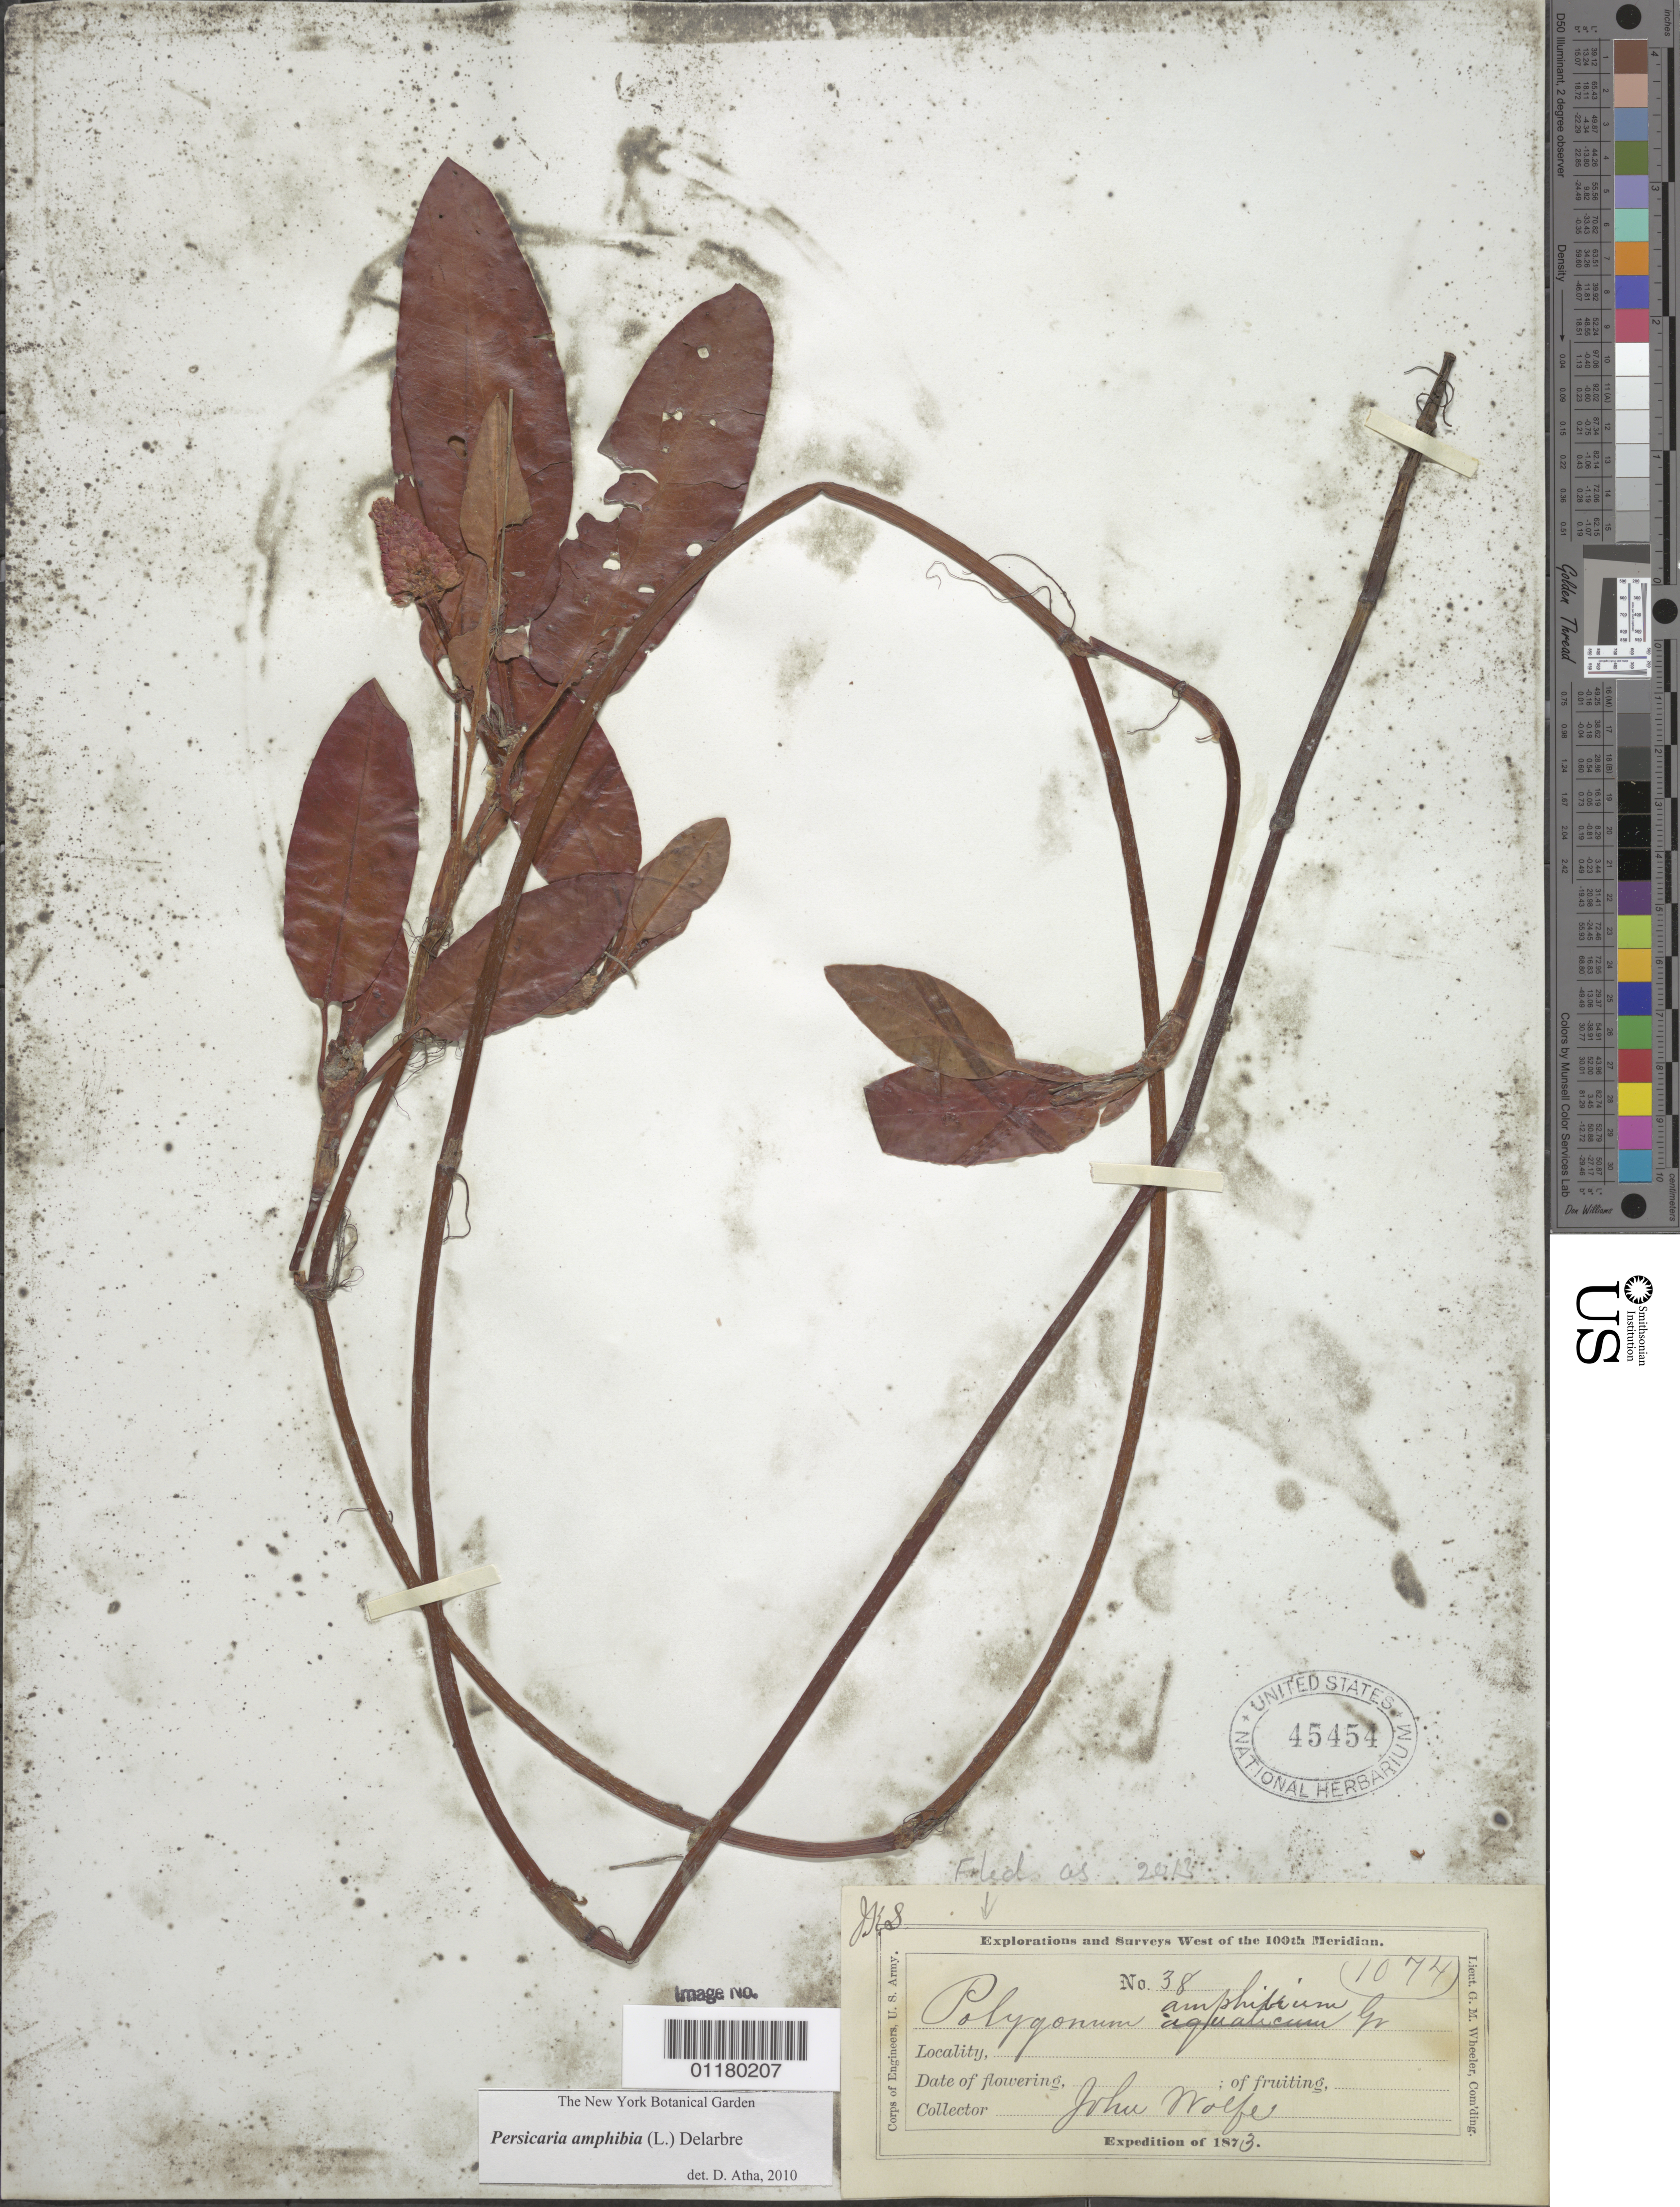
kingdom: Plantae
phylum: Tracheophyta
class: Magnoliopsida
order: Caryophyllales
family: Polygonaceae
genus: Persicaria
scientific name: Persicaria amphibia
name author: (L.) Delarbre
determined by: Atha, D. E.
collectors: J. Wolf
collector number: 38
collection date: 1873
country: United States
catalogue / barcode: US 45454